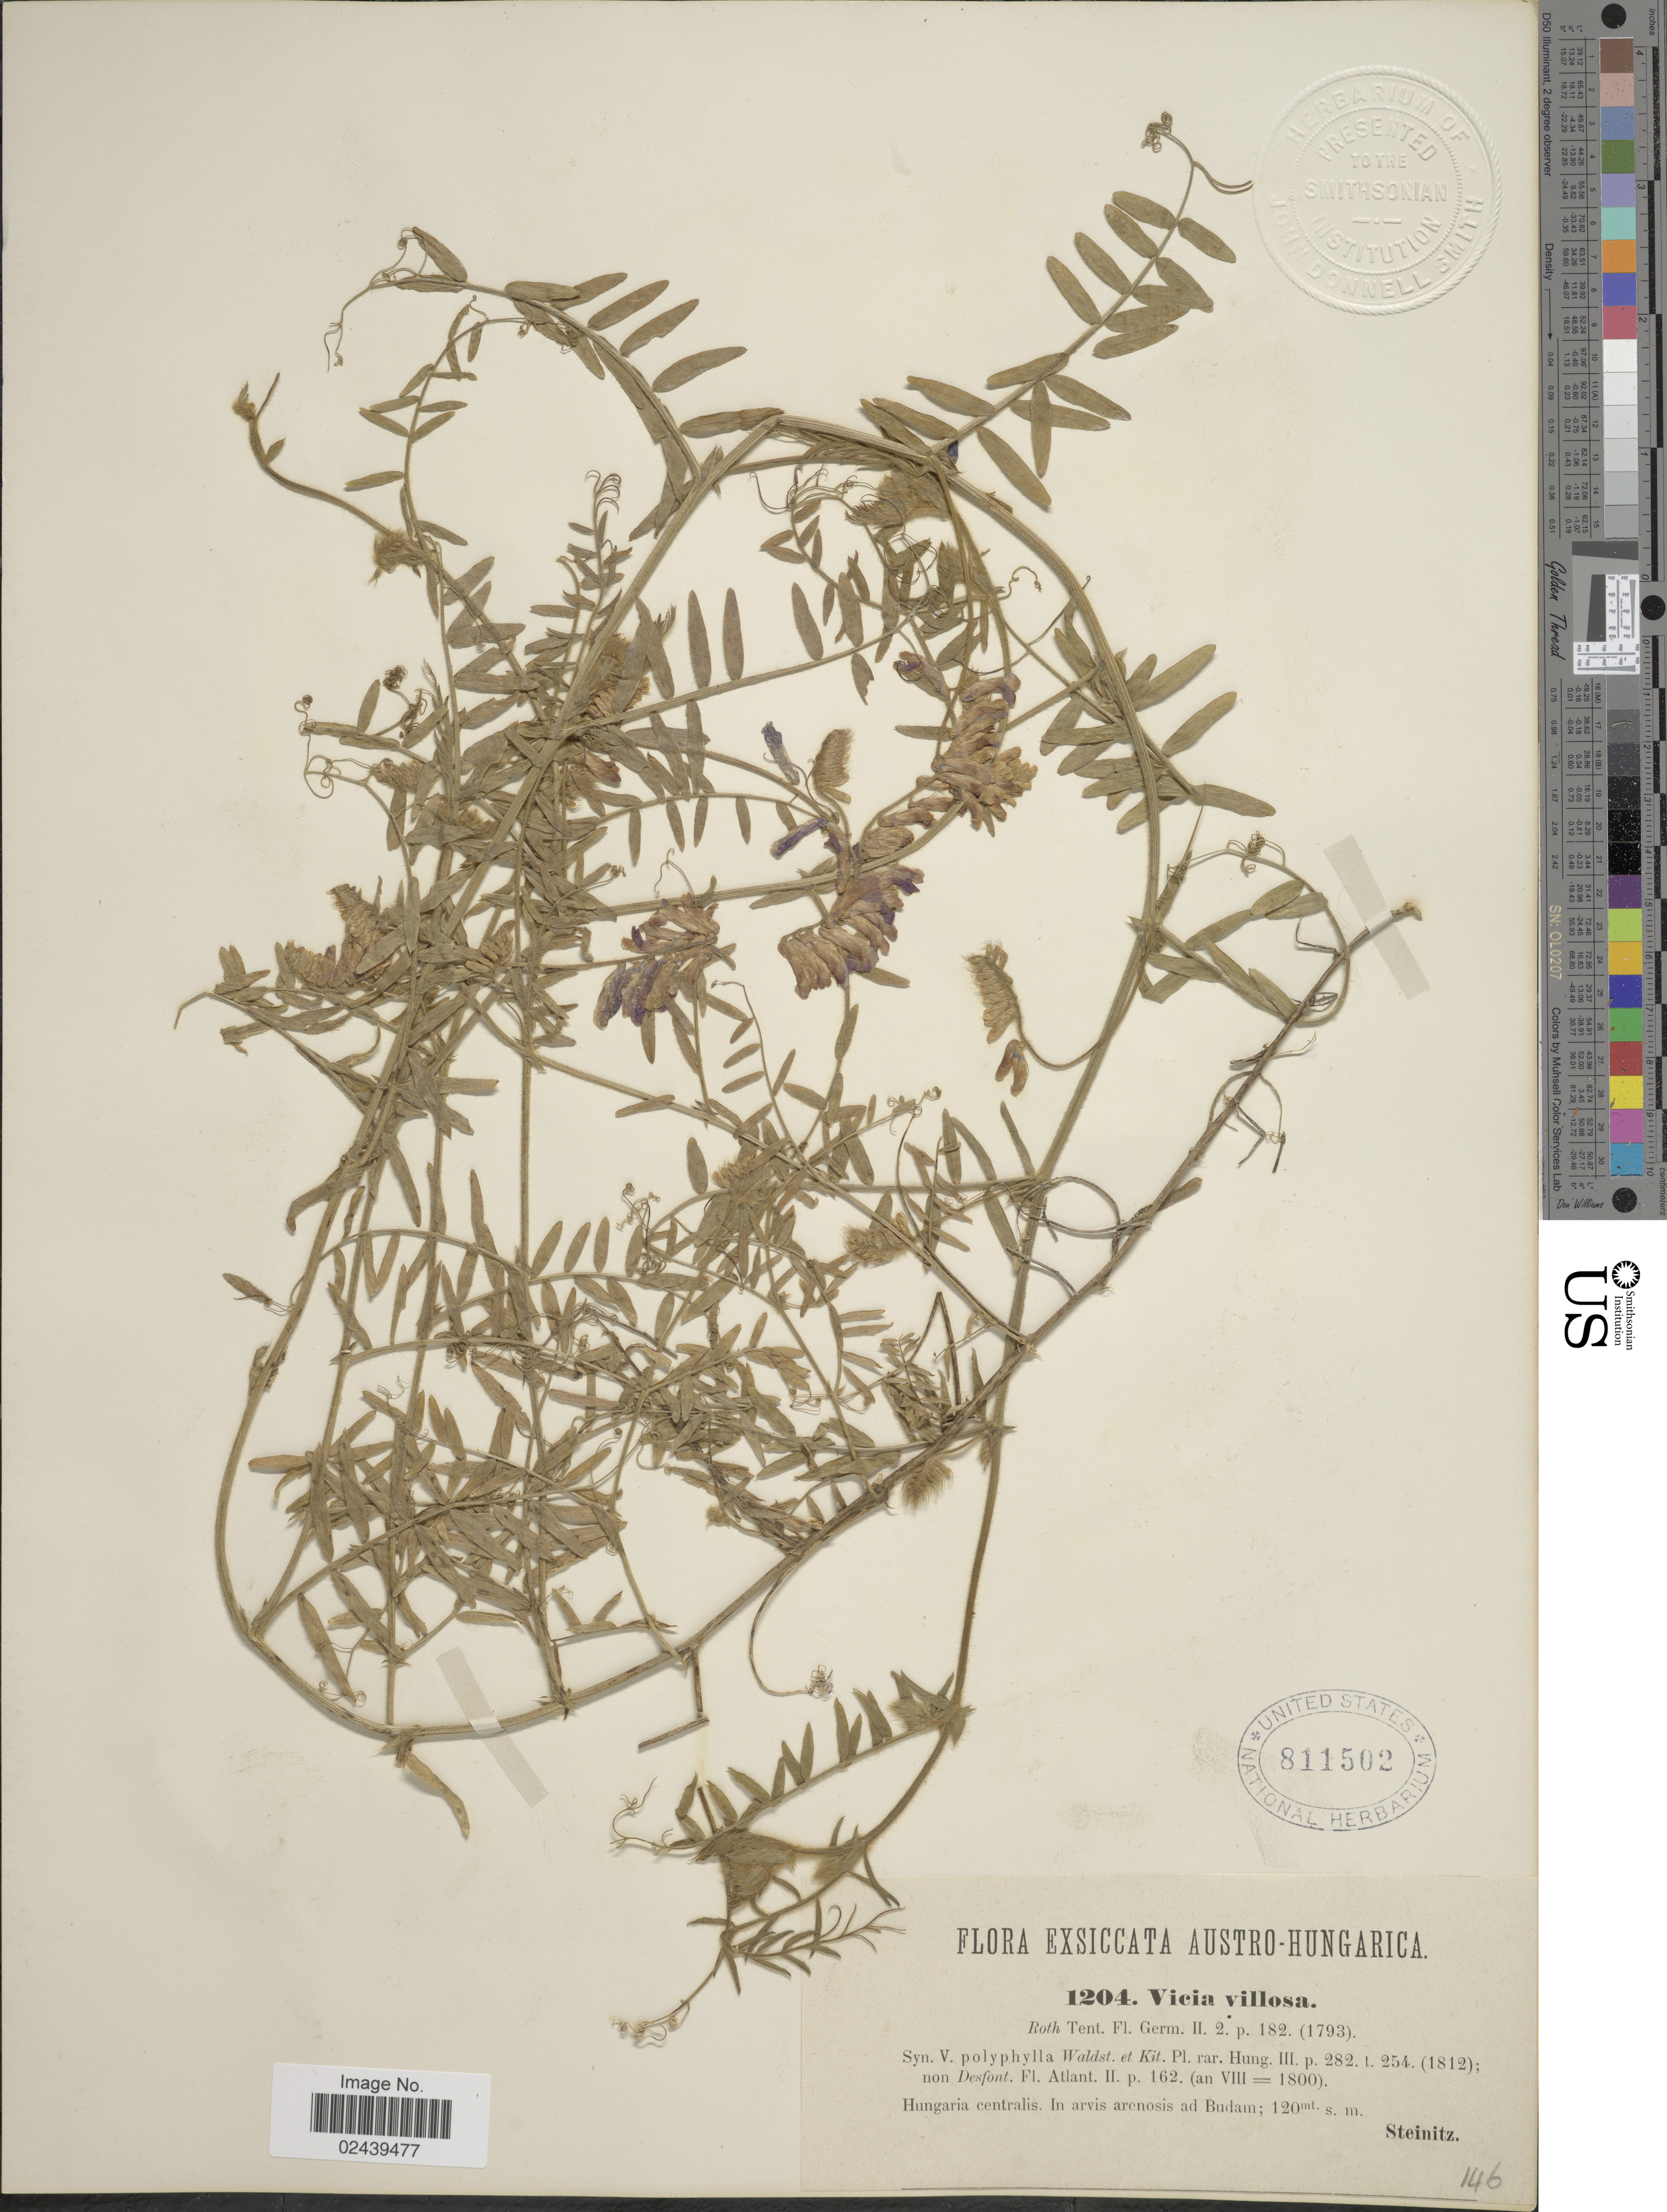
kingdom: Plantae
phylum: Tracheophyta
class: Magnoliopsida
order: Fabales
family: Fabaceae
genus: Vicia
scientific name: Vicia villosa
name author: Roth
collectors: -. Steinitz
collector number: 1204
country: Hungary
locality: Austro-Hungarica, Hungaria centralis, In arvis arenosis ad Budam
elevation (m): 120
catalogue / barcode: US 811502